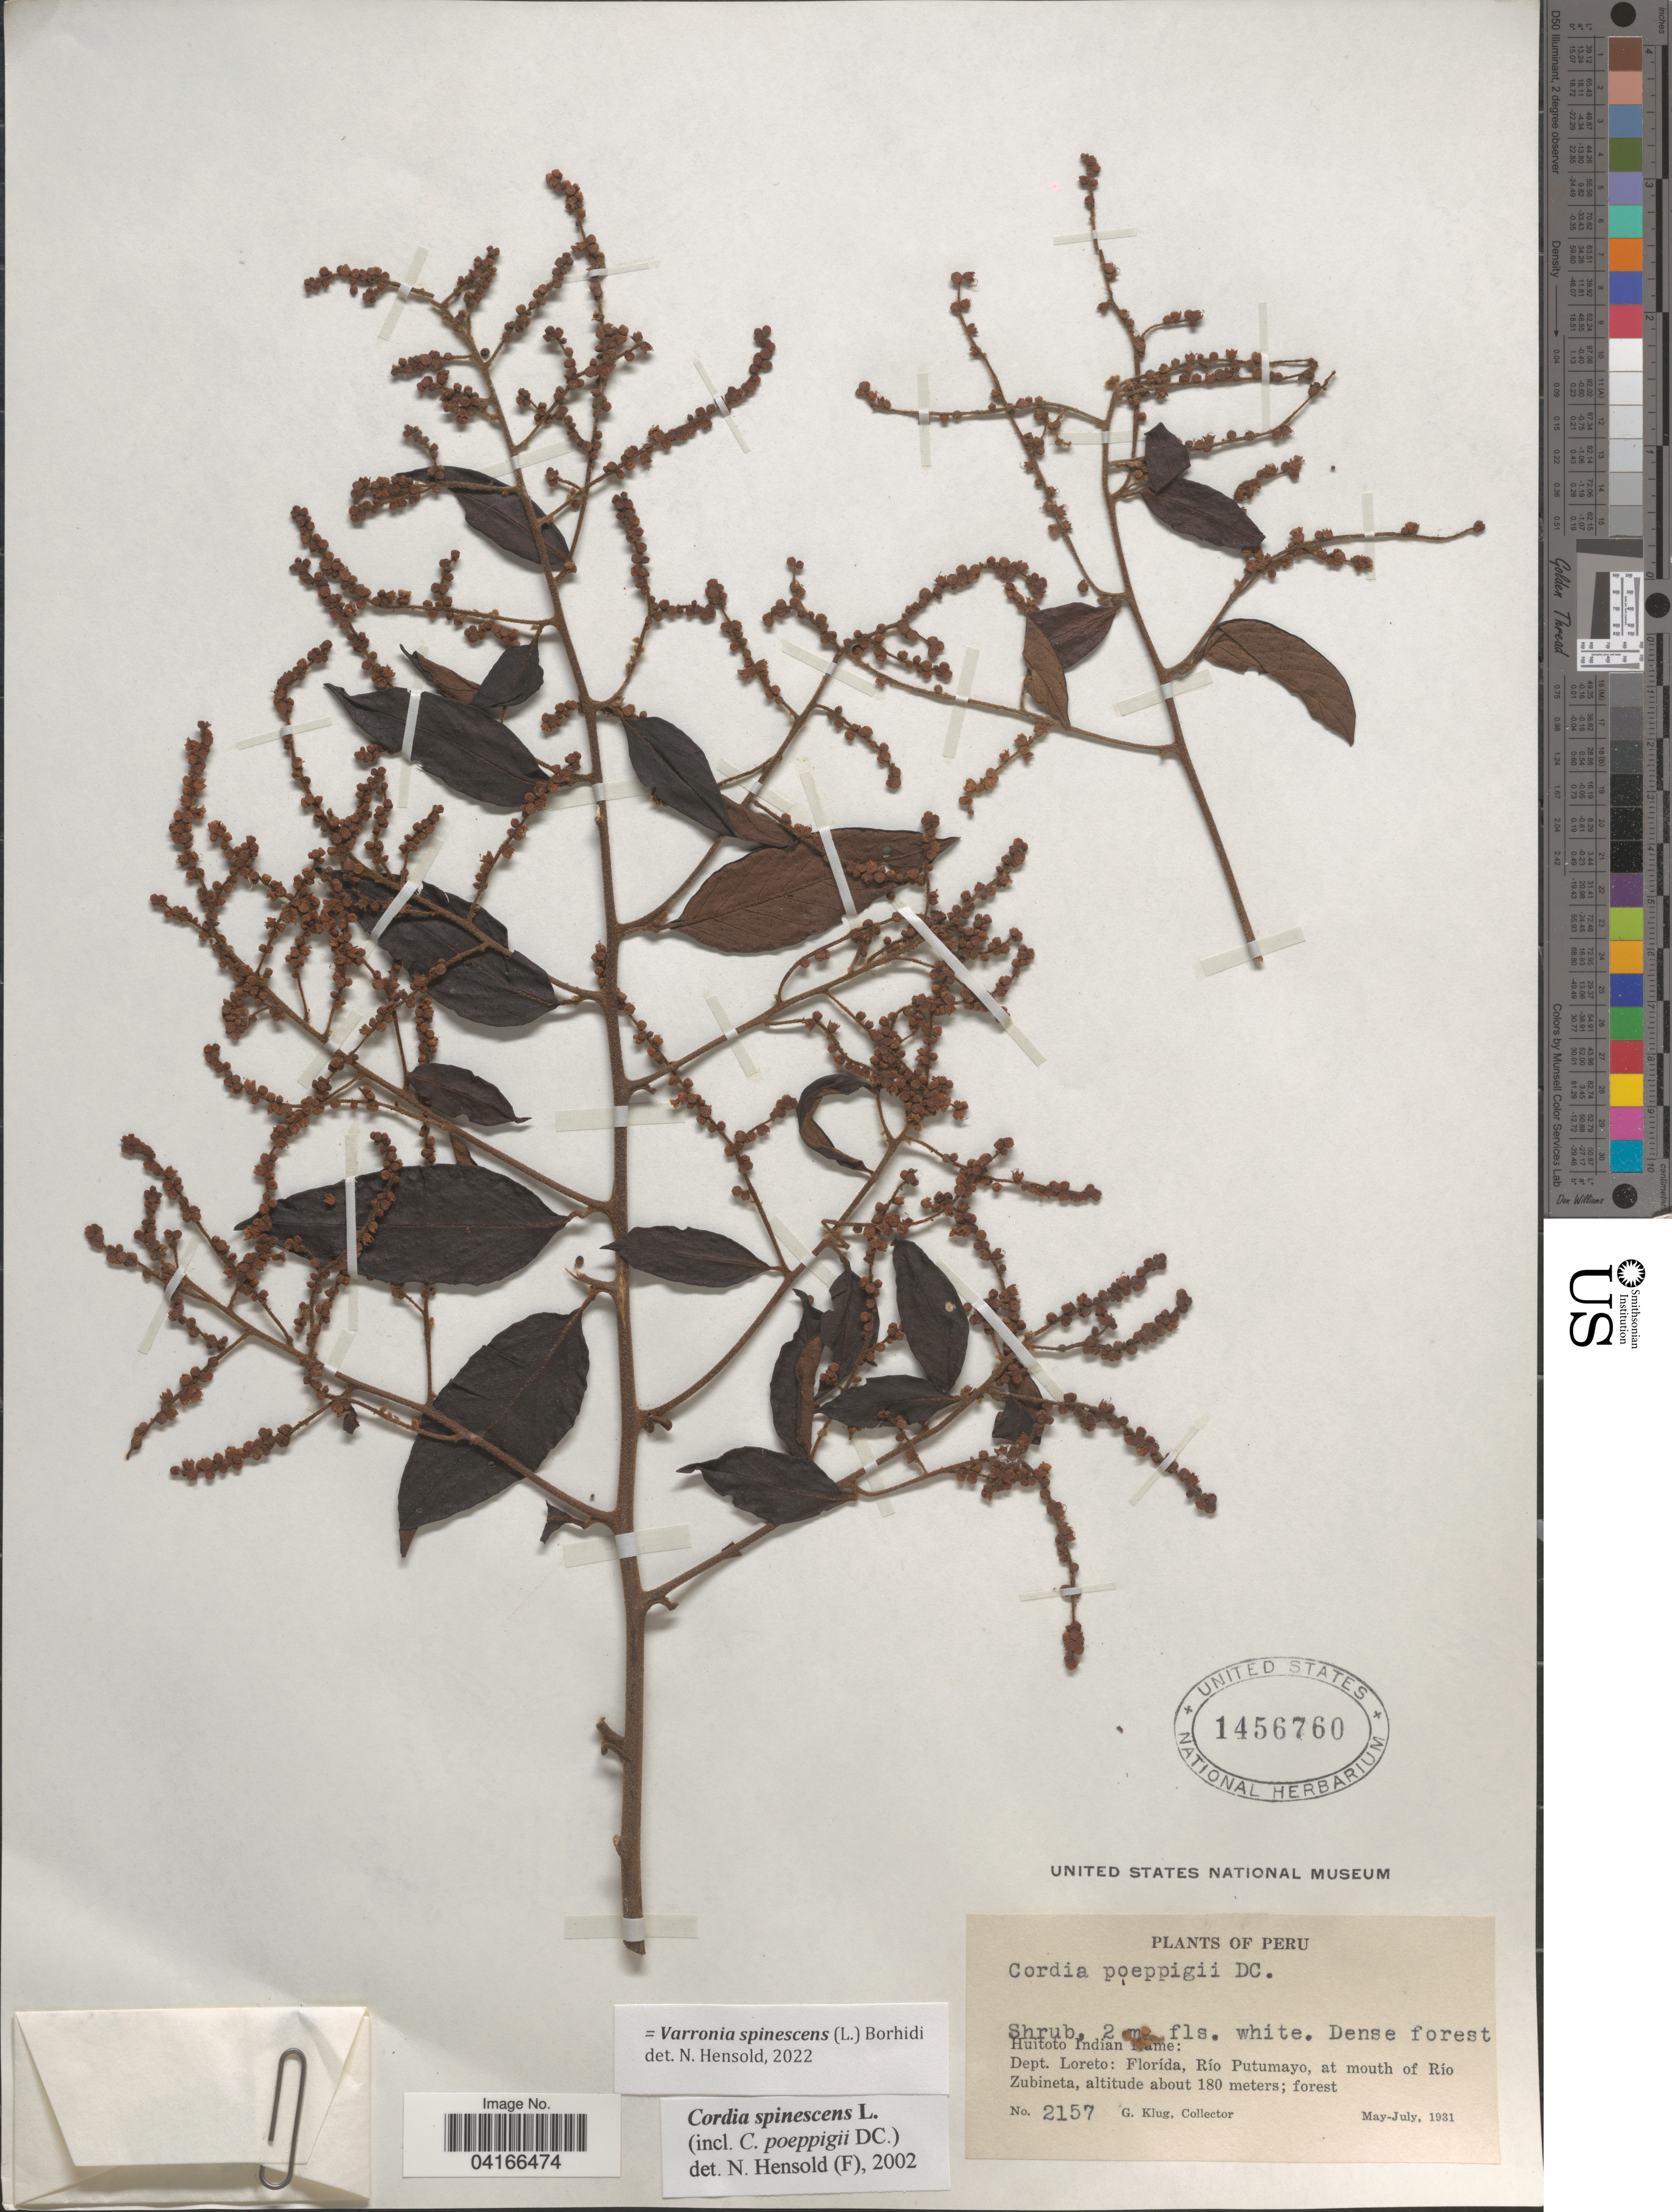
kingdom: Plantae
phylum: Tracheophyta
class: Magnoliopsida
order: Boraginales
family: Cordiaceae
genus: Varronia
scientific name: Varronia spinescens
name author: (L.) Borhidi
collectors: G. Klug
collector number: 2157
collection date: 1931-05/1931-07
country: Peru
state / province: Loreto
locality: Dept. Loreto: Florída, Río Putumayo, at mouth of Río Zubineta.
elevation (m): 180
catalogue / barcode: US 1456760